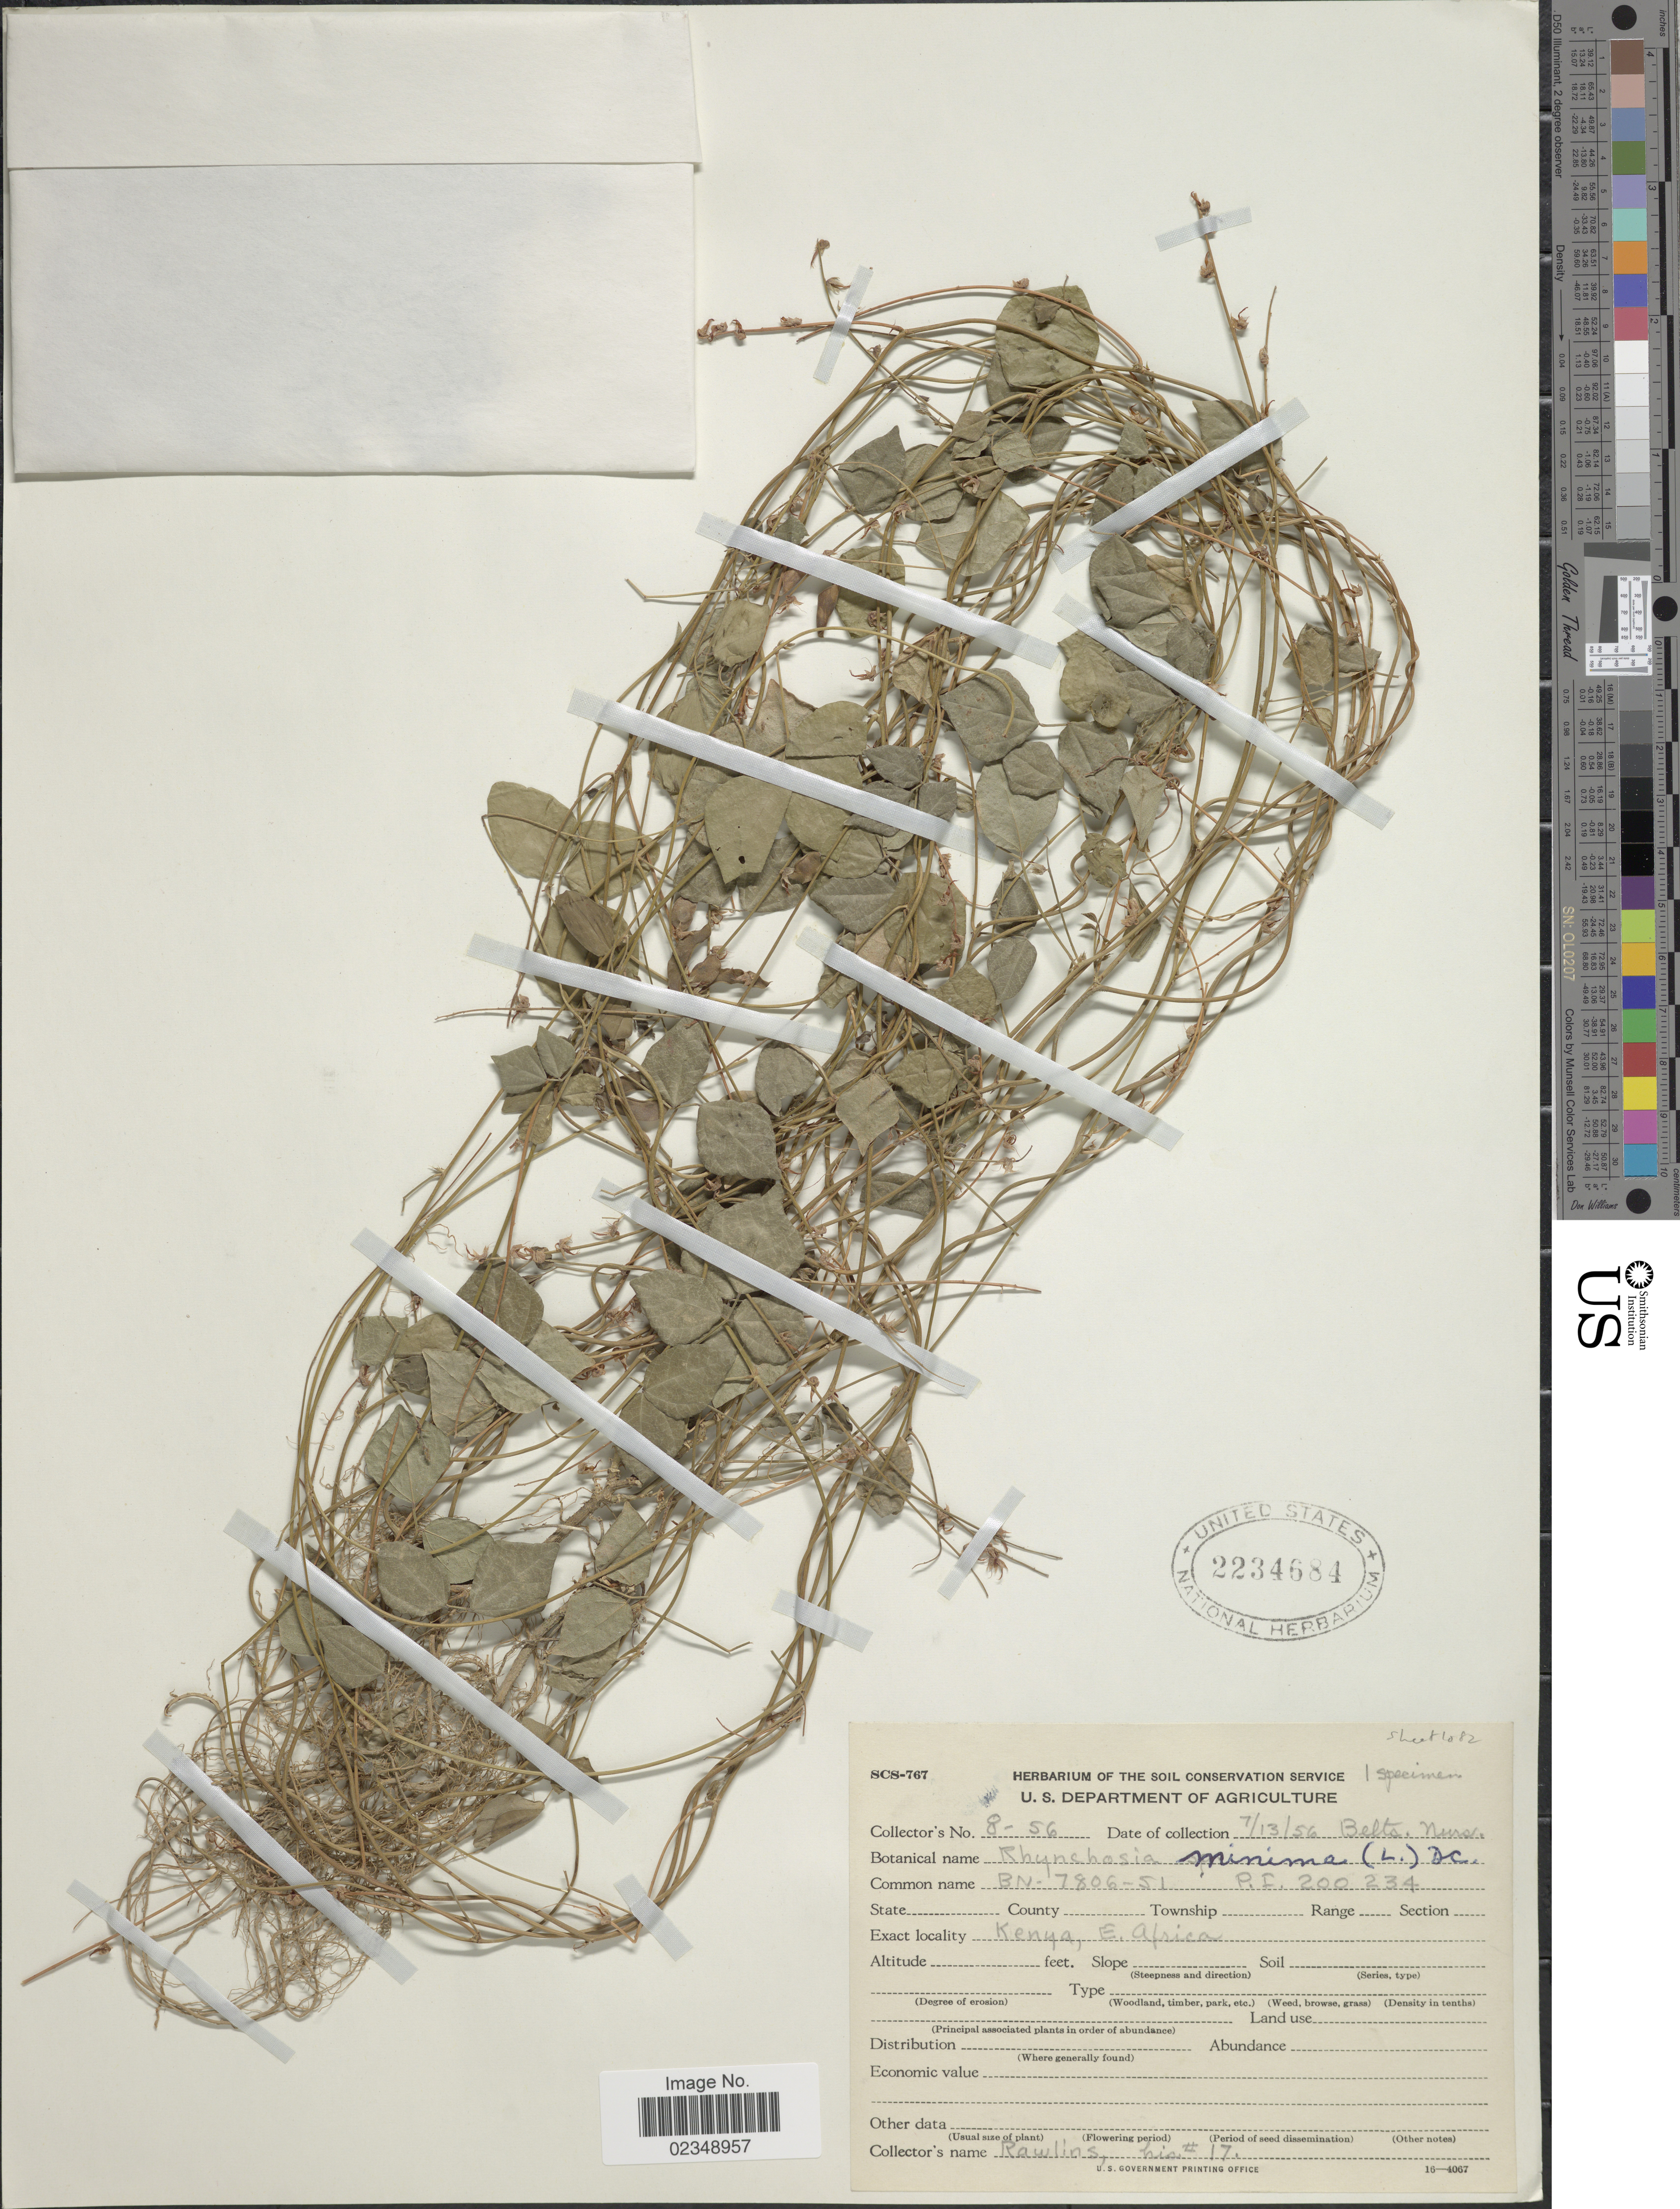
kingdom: Plantae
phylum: Tracheophyta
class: Magnoliopsida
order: Fabales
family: Fabaceae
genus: Rhynchosia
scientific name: Rhynchosia minima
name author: (L.) DC.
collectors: -. Rawlins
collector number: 17/8-56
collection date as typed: Transcribed d/m/y: 13/7/56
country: Kenya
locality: E. Africa, Belts. Nurs. [unsure placement]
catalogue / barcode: US 2234684